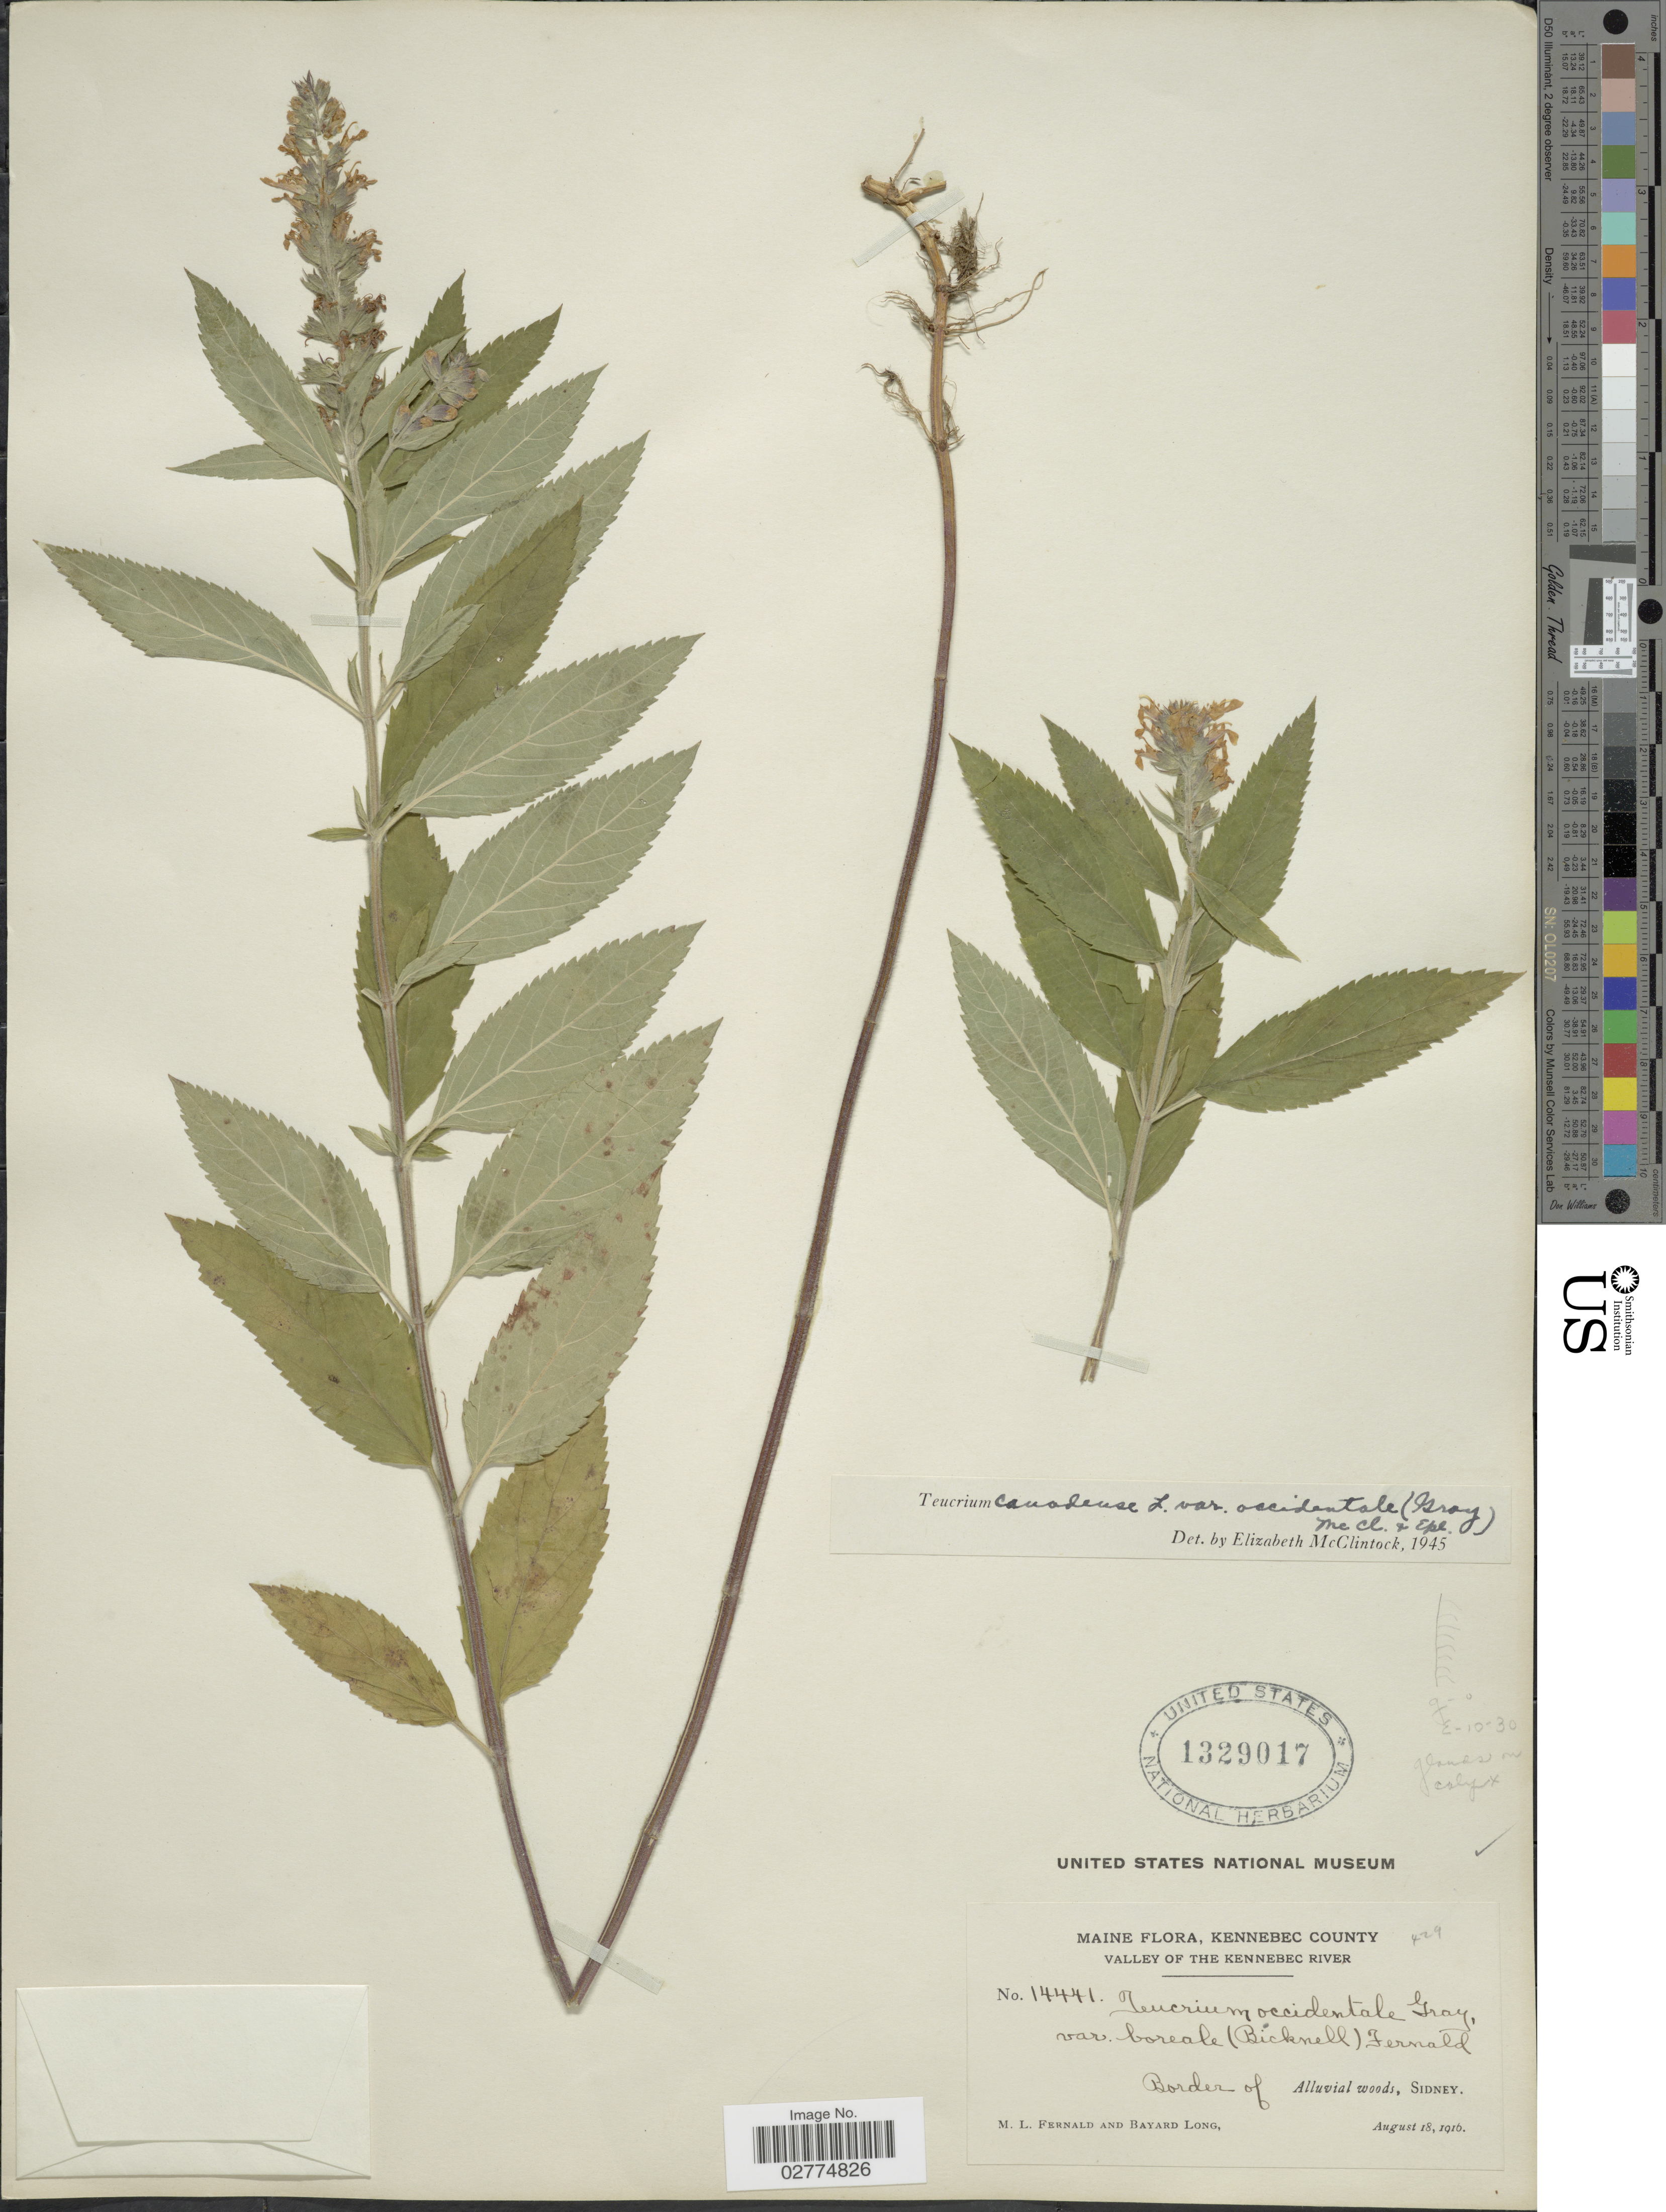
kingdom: Plantae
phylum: Tracheophyta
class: Magnoliopsida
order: Lamiales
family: Lamiaceae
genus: Teucrium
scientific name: Teucrium canadense var. occidentale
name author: (A. Gray) E. M. McClint. & Epling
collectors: M. L. Fernald & B. Long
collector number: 14441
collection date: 1916-08-18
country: United States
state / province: Maine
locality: Maine Flora, Kennebec County, Valley of The Kennebec River, Border of Alluvial woods, Sidney.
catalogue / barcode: US 1329017